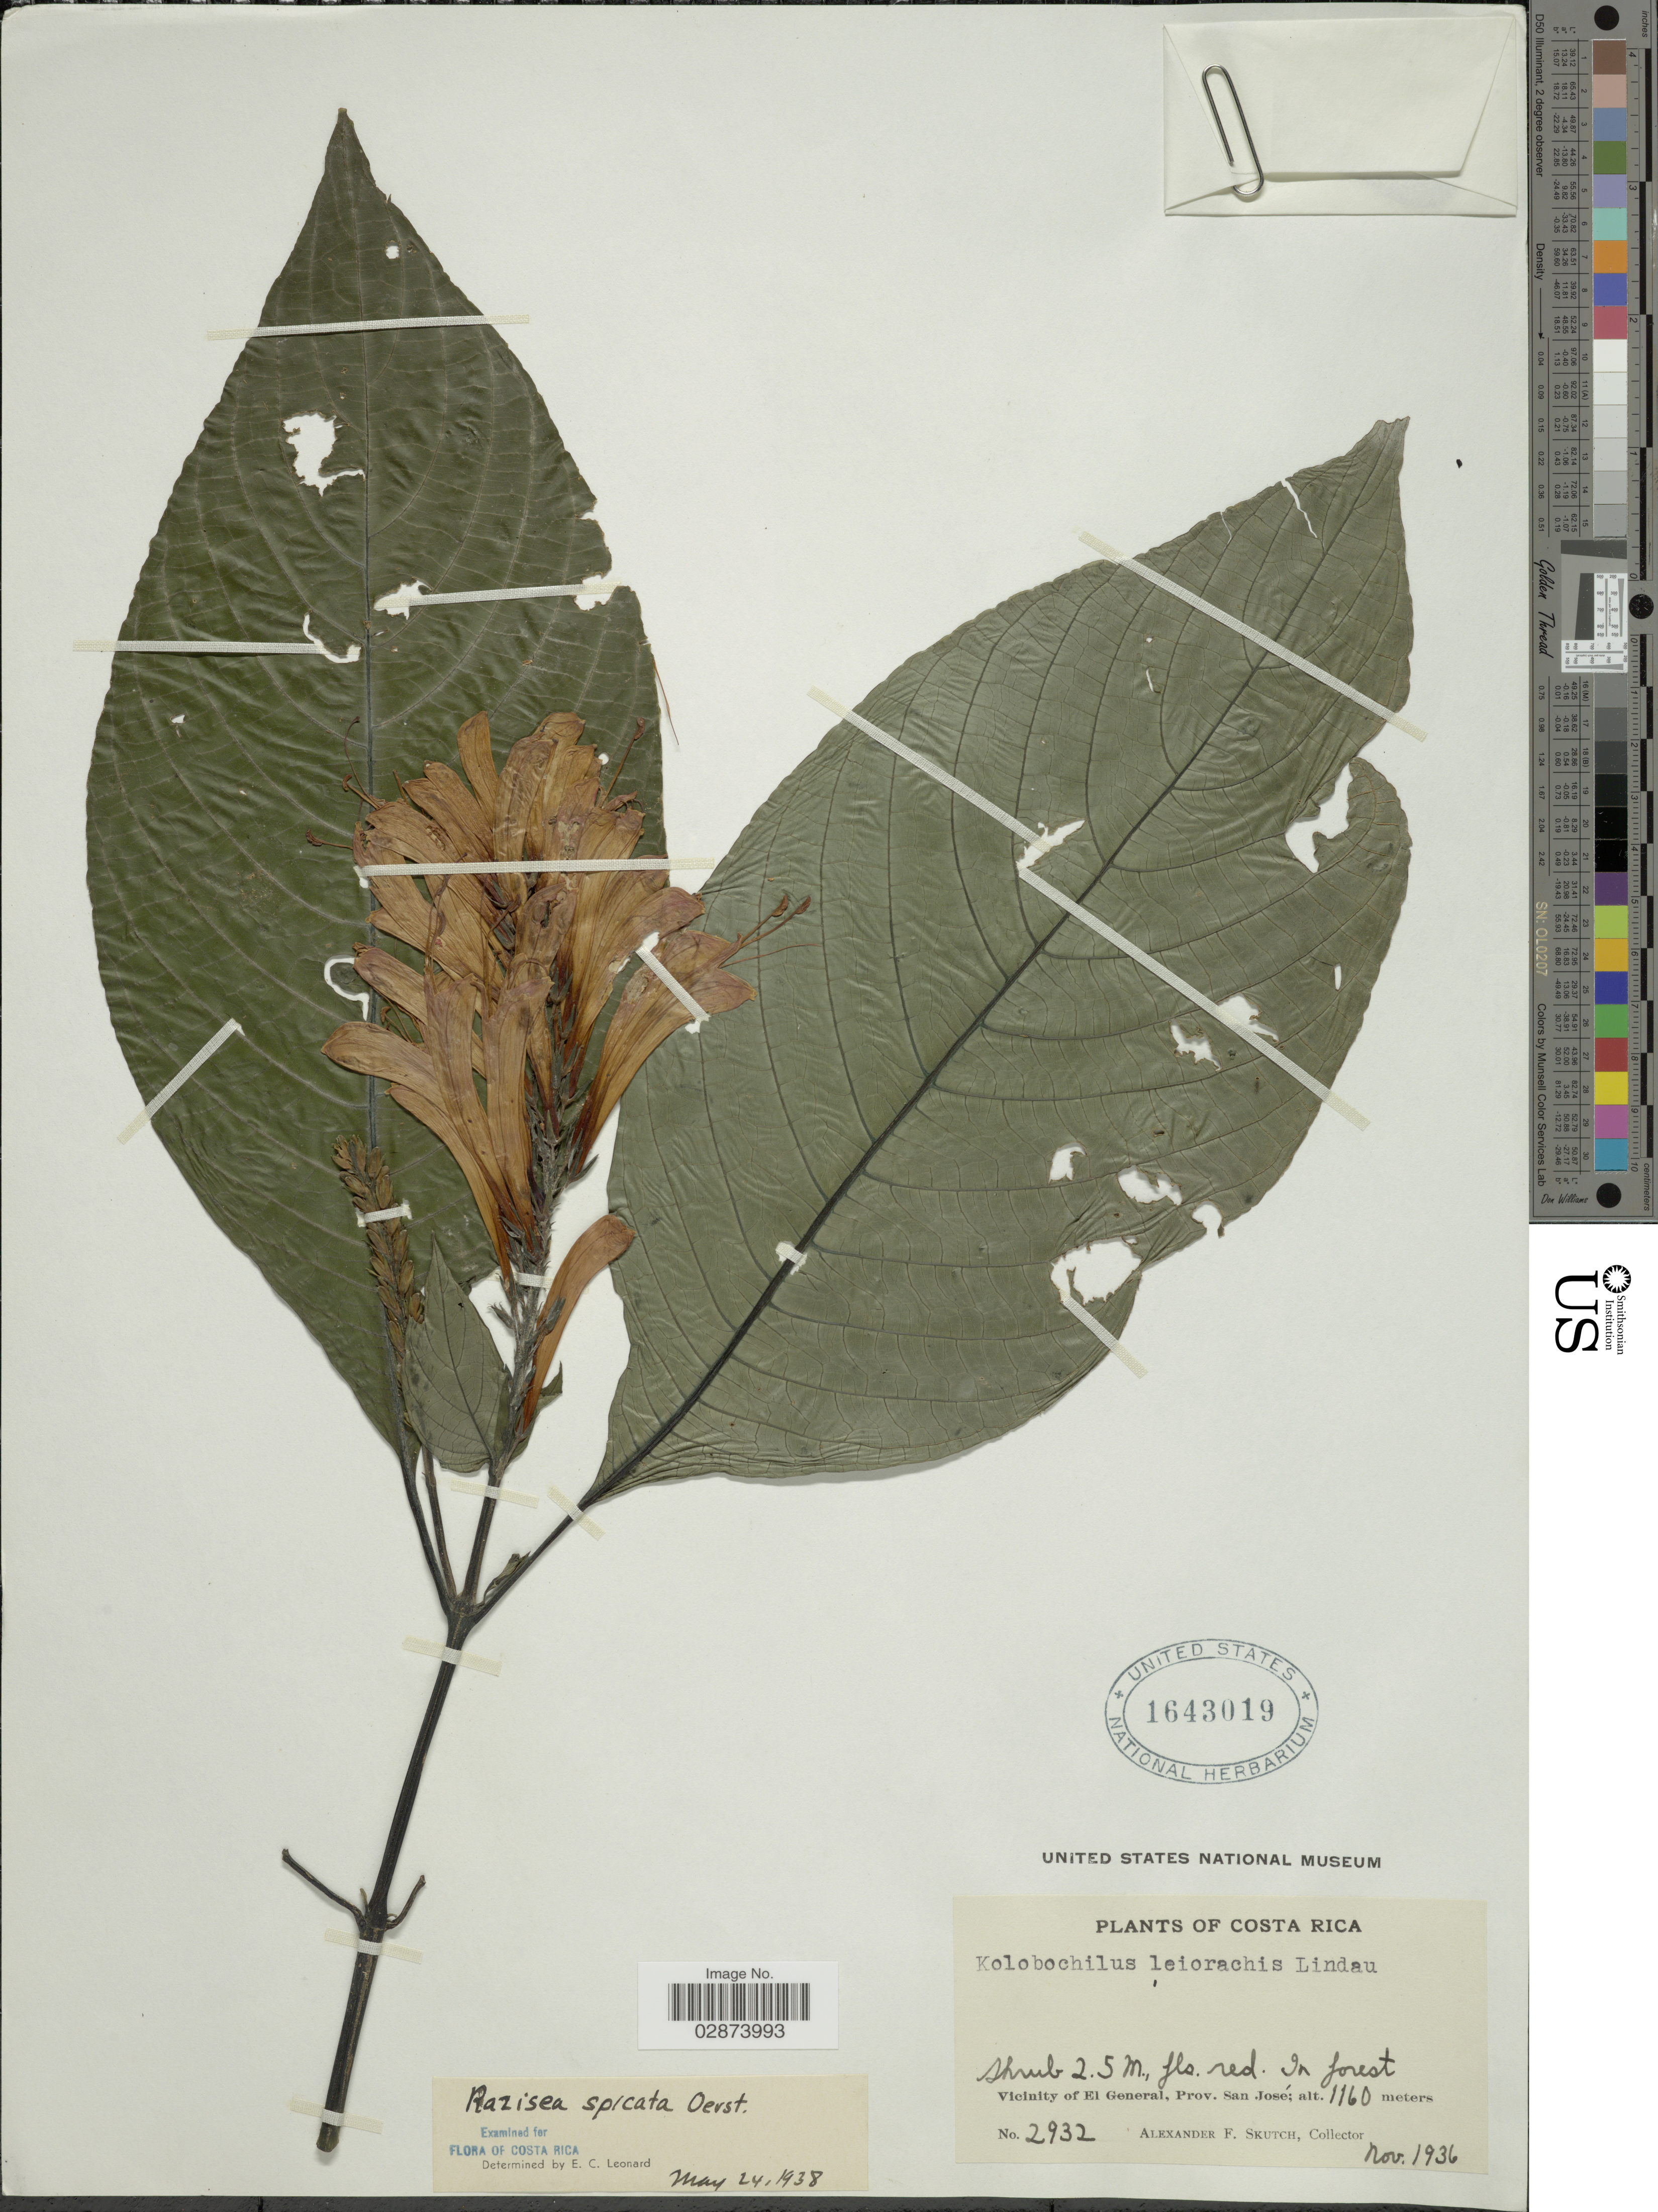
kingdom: Plantae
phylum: Tracheophyta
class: Magnoliopsida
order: Lamiales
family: Acanthaceae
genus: Razisea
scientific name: Razisea spicata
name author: Oerst.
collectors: A. F. Skutch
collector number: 2932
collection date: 1936-11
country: Costa Rica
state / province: San José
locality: Vicinity of El General, Prov. San José.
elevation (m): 1160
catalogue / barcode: US 1643019